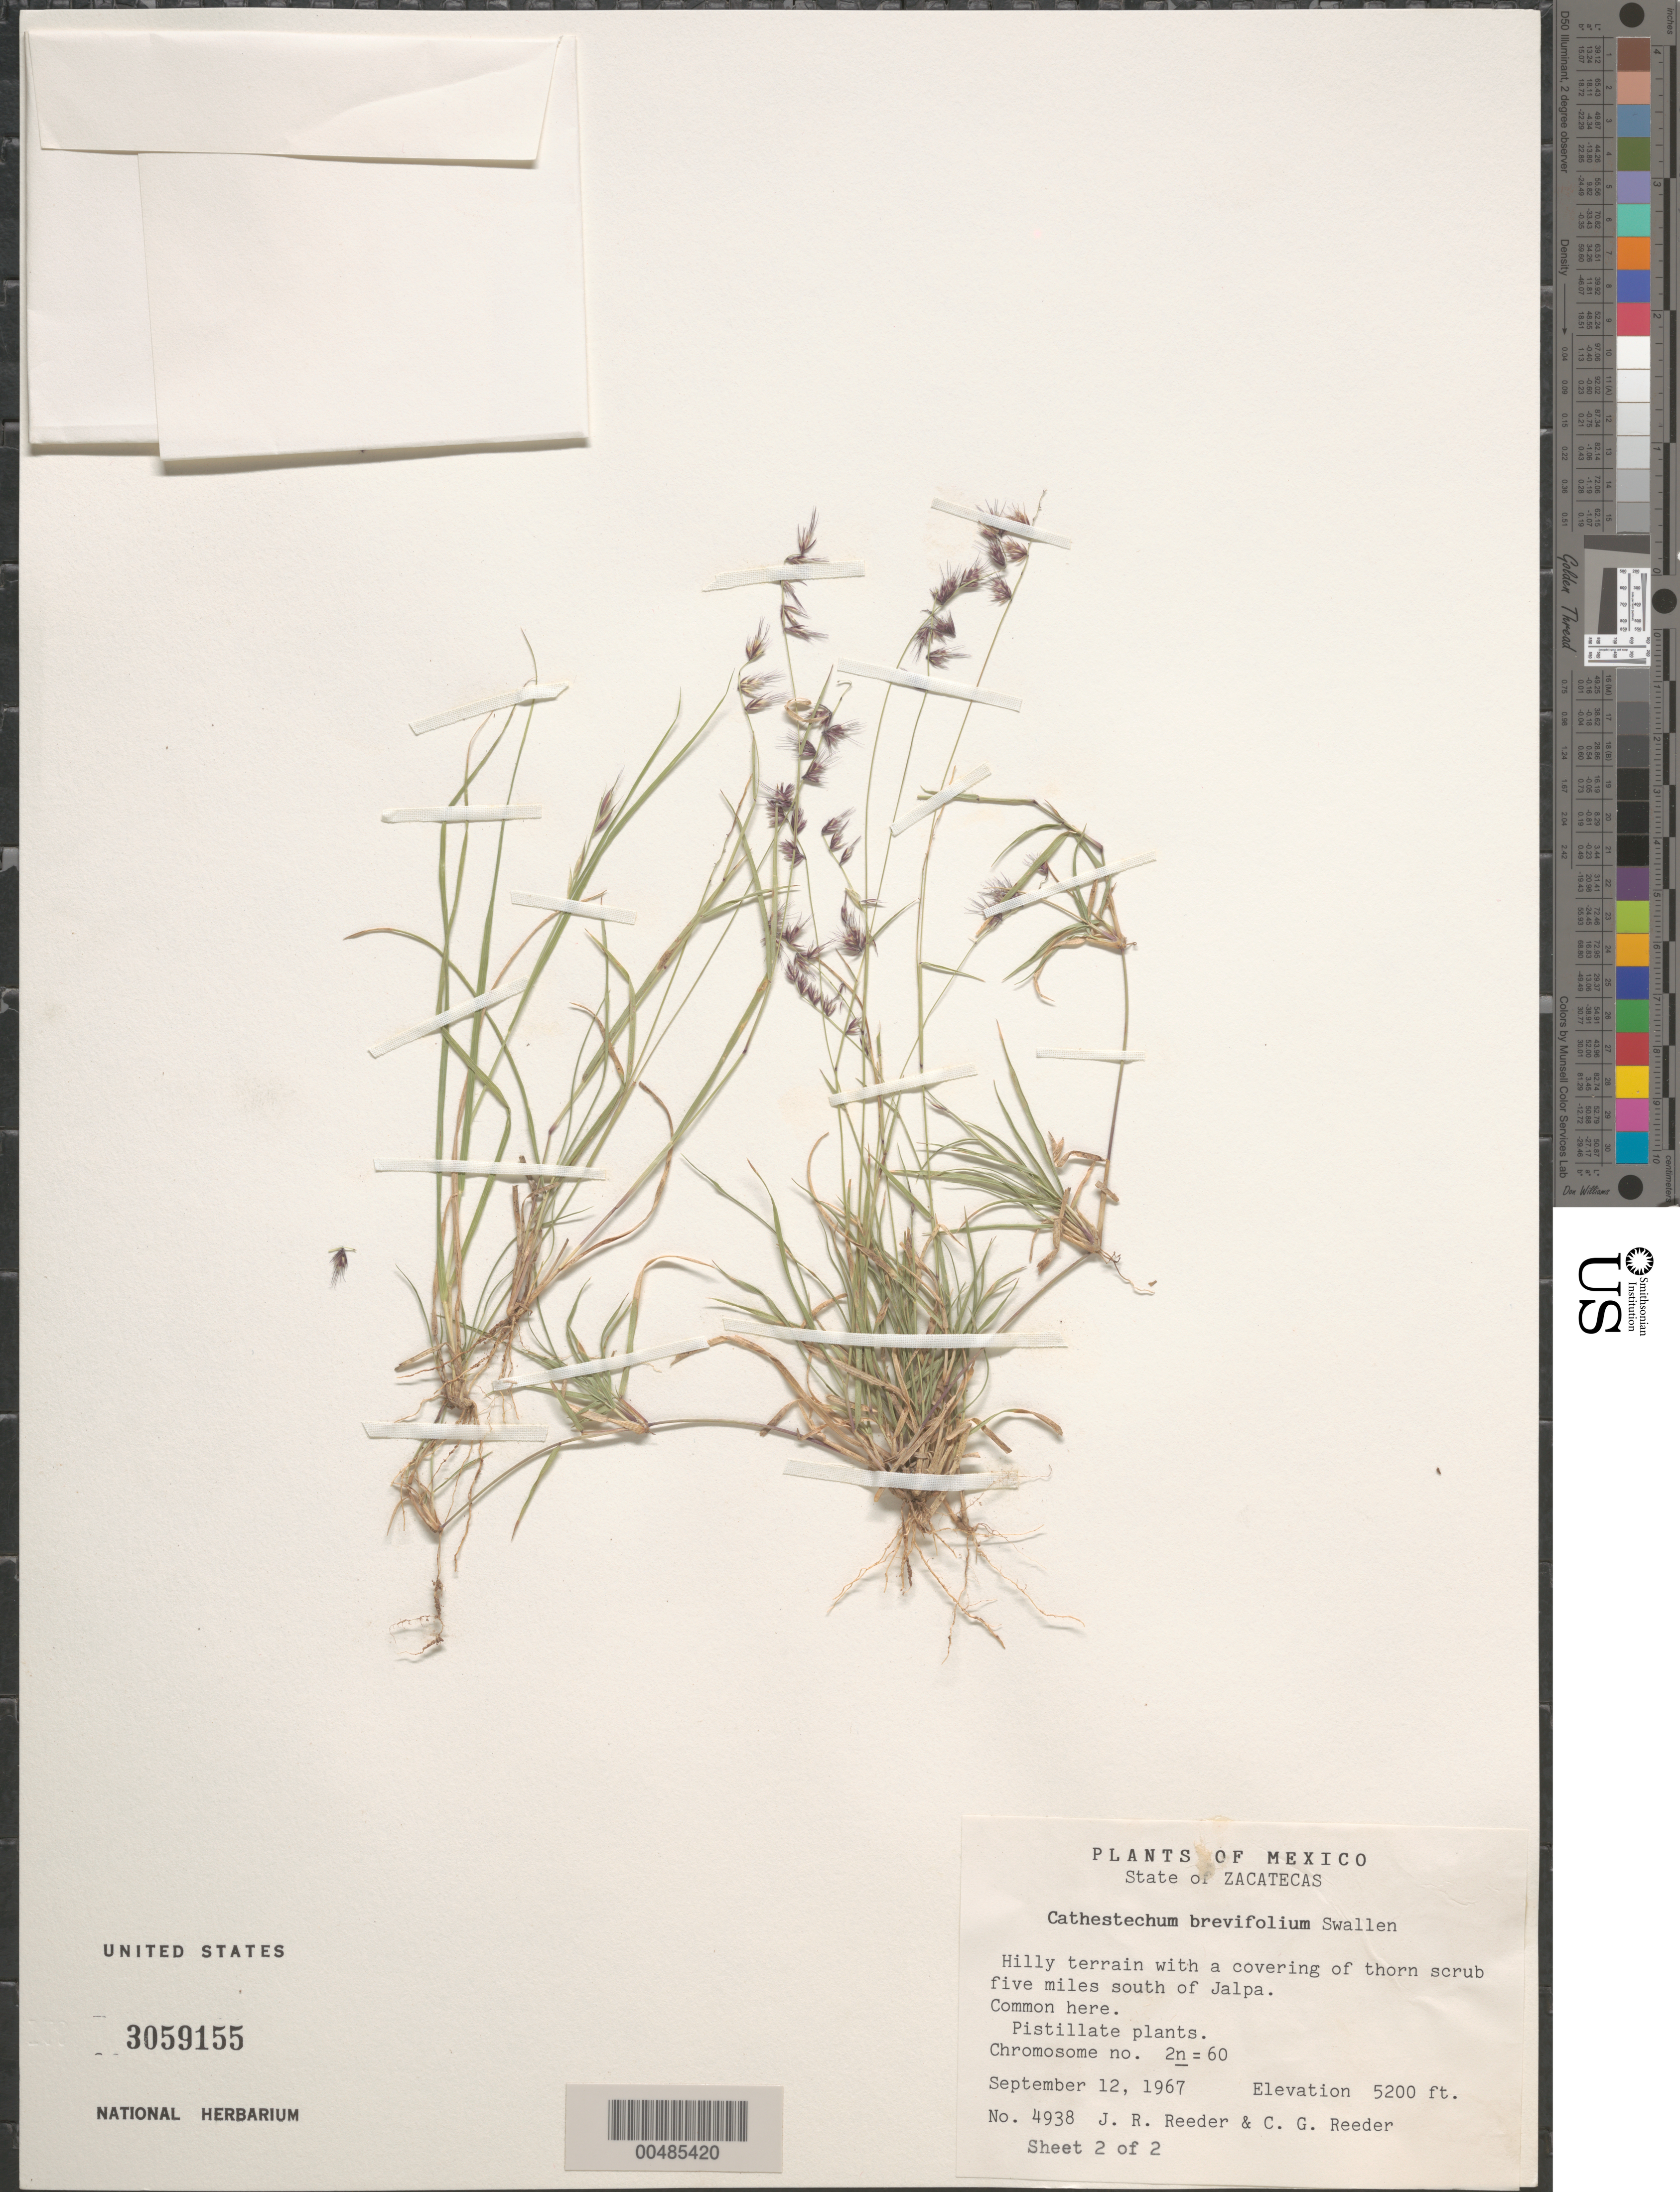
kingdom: Plantae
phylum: Tracheophyta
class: Liliopsida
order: Poales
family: Poaceae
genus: Cathestecum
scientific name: Cathestecum brevifolium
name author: Swallen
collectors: J. R. Reeder & C. G. Reeder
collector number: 4938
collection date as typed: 12 Sep 1967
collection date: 1967-09-12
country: Mexico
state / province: Zacatecas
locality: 5 mi S of Jalpa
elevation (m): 1585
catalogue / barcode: US 3059155